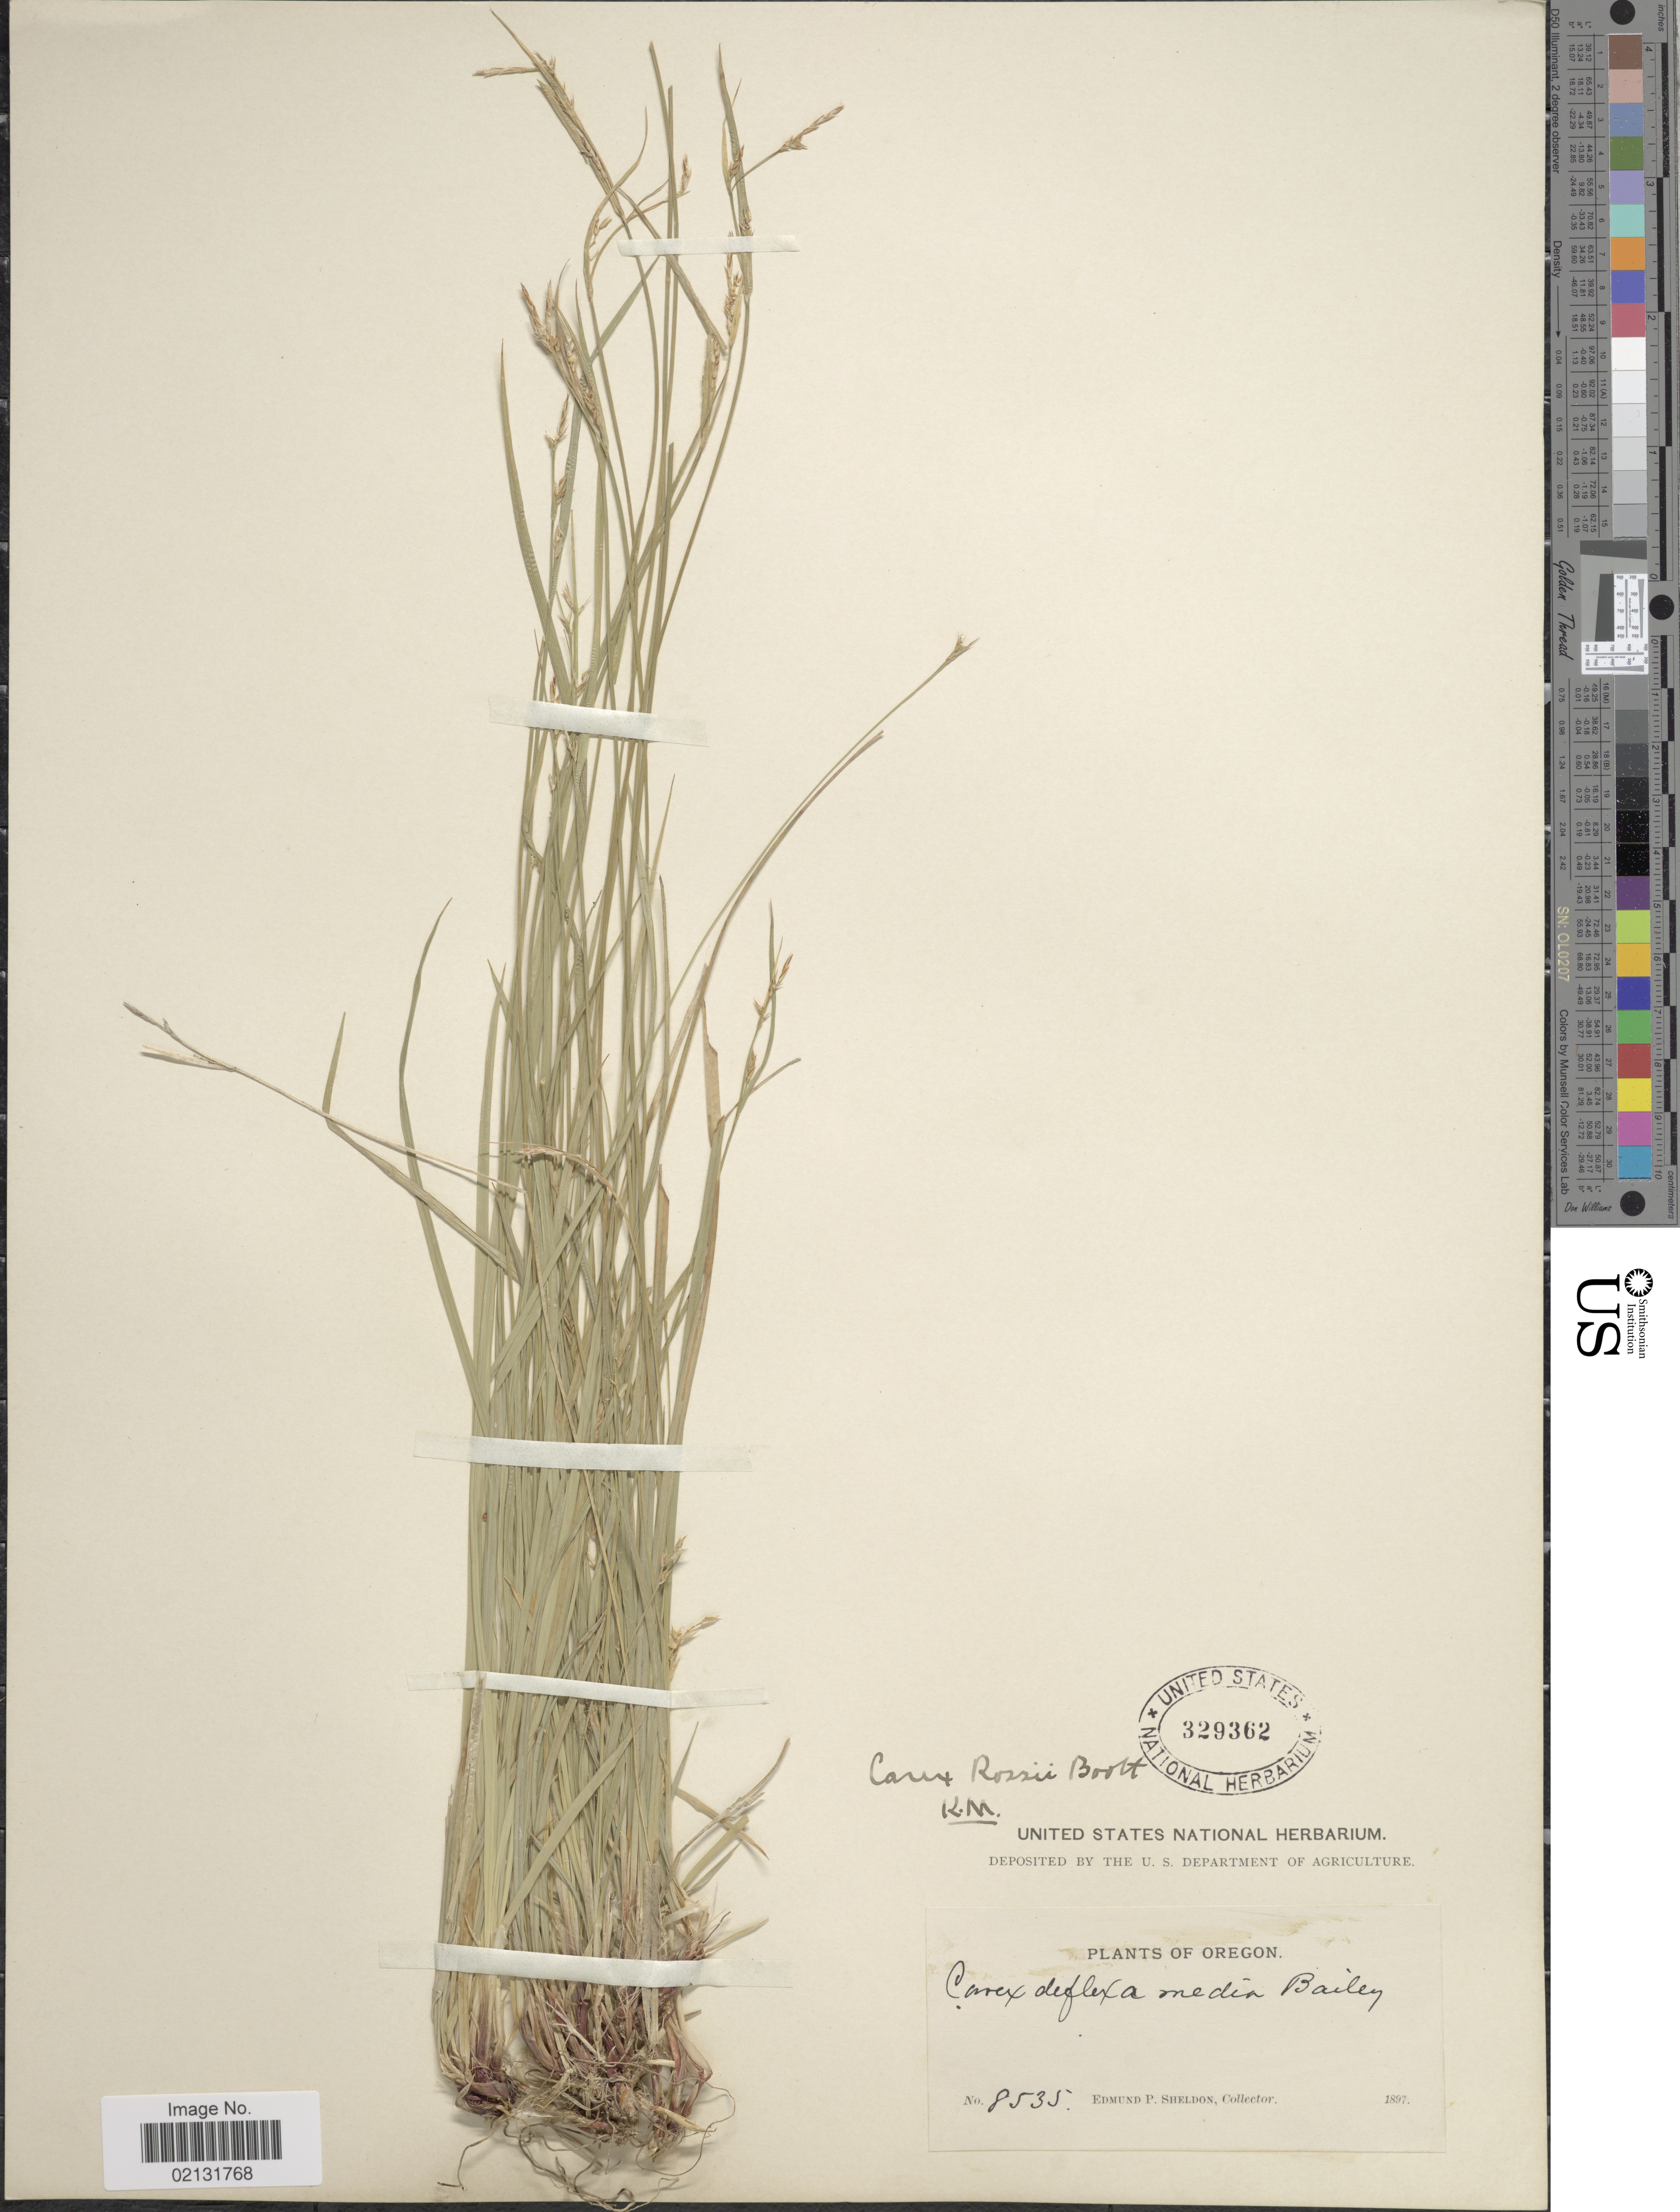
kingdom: Plantae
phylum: Tracheophyta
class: Liliopsida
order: Poales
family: Cyperaceae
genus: Carex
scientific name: Carex rossii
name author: Boott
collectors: E. P. Sheldon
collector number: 8535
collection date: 1897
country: United States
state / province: Oregon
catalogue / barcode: US 329362